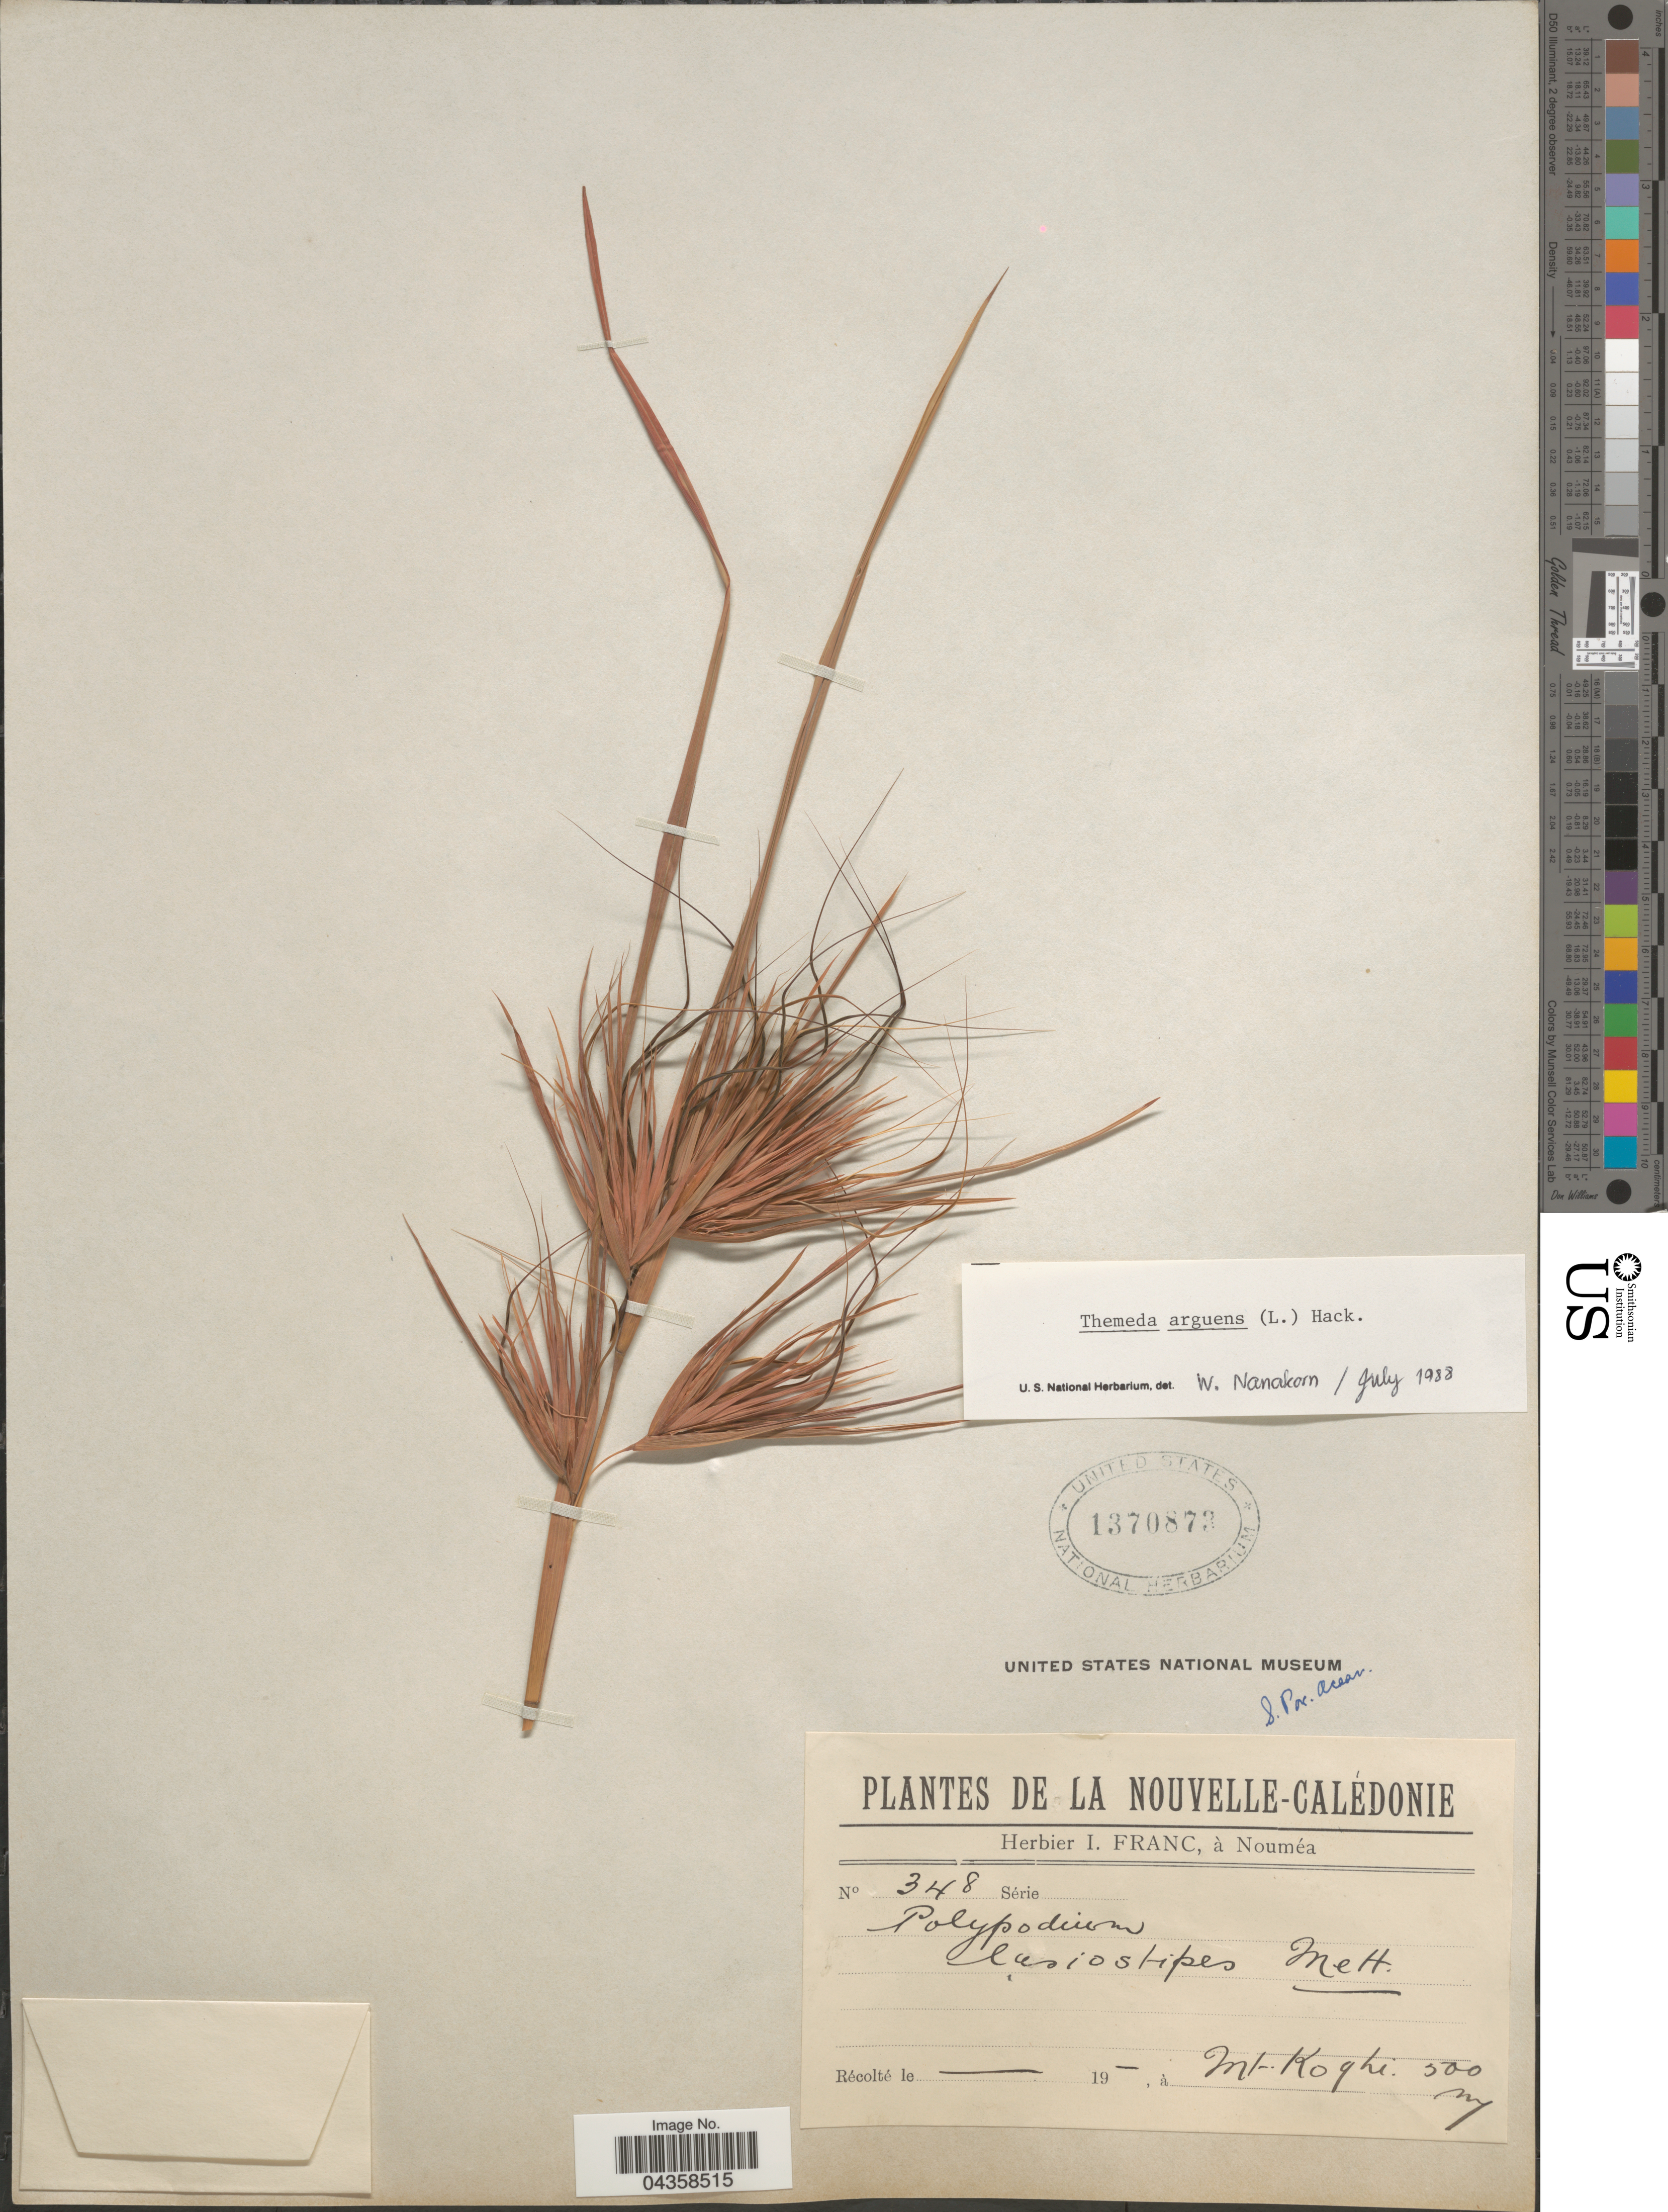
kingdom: Plantae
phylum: Tracheophyta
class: Liliopsida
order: Poales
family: Poaceae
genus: Themeda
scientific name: Themeda arguens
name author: (L.) Hack.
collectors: ex herb. I. Franc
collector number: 348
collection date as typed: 19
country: New Caledonia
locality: Nouvelle-Calédonie. Mt. Koghi.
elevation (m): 500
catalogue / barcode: US 1370873